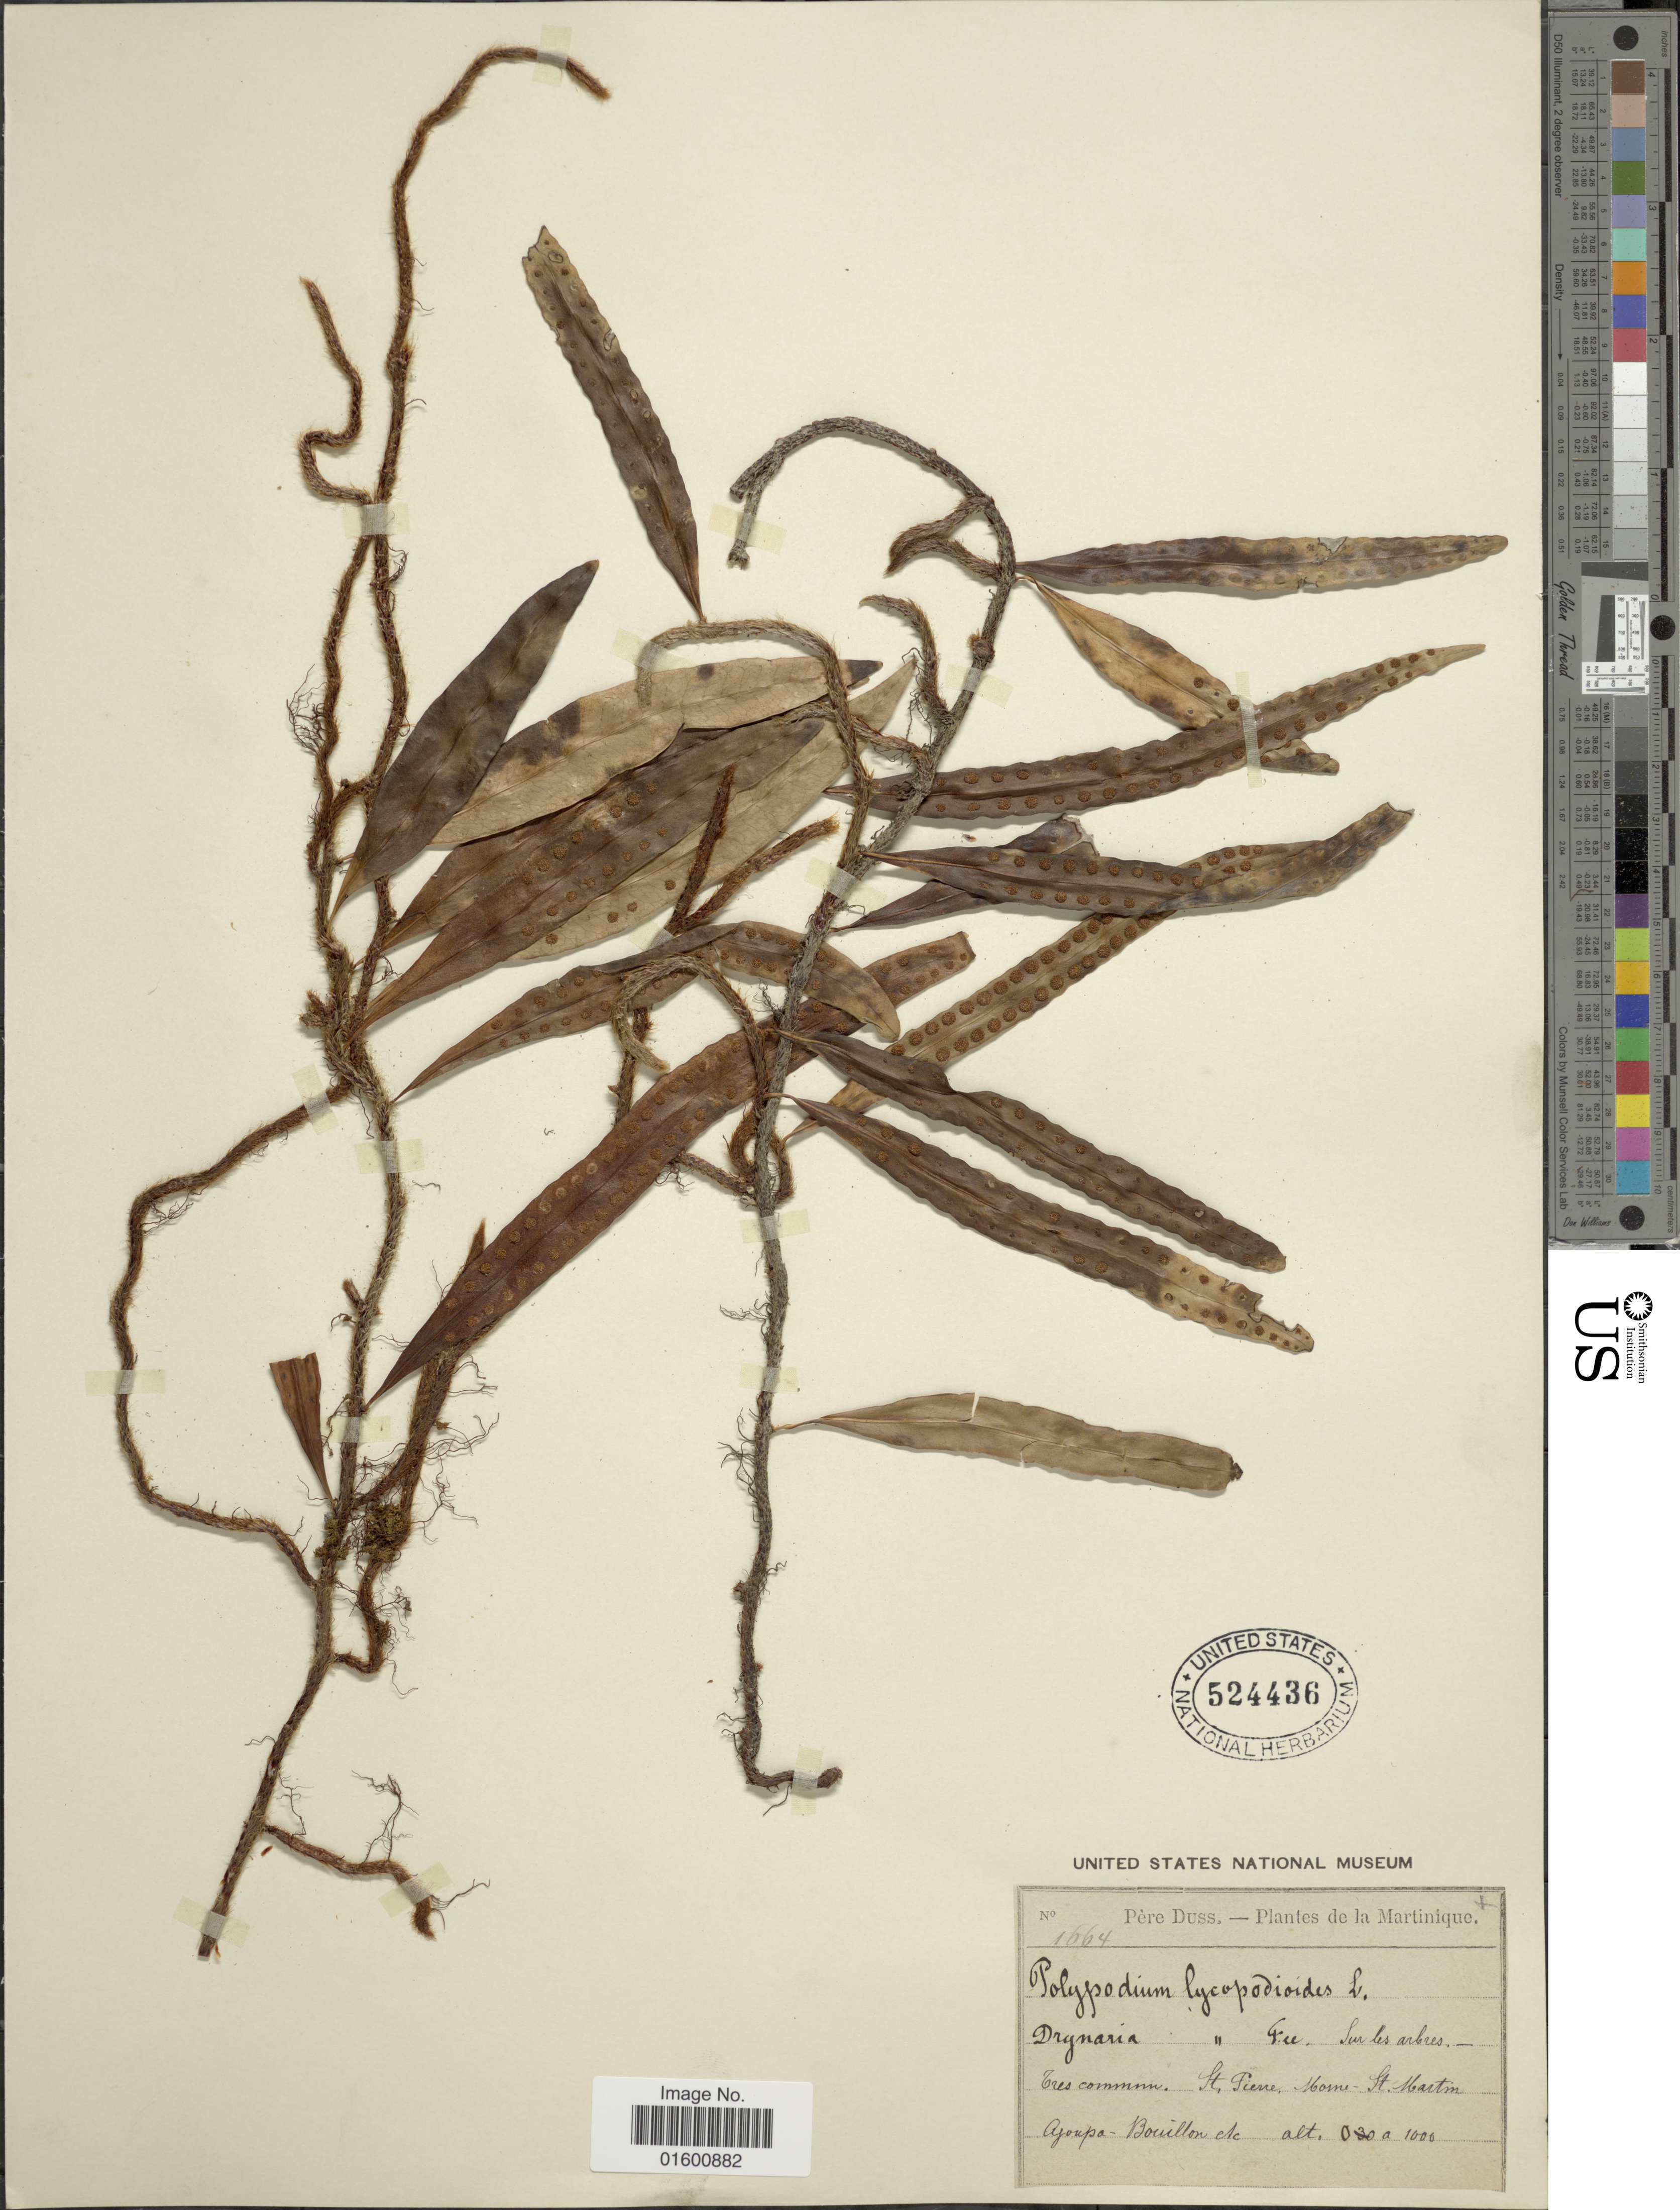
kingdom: Plantae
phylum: Tracheophyta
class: Polypodiopsida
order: Polypodiales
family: Polypodiaceae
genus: Microgramma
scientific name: Microgramma lycopodioides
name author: (L.) Copel.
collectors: Père Duss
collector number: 1664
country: Martinique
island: Martinique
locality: Sur les arbres, Tres commun. St. Pierre Morne - St. Martin, Ajoupa - Bouillon etc.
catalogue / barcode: US 524436